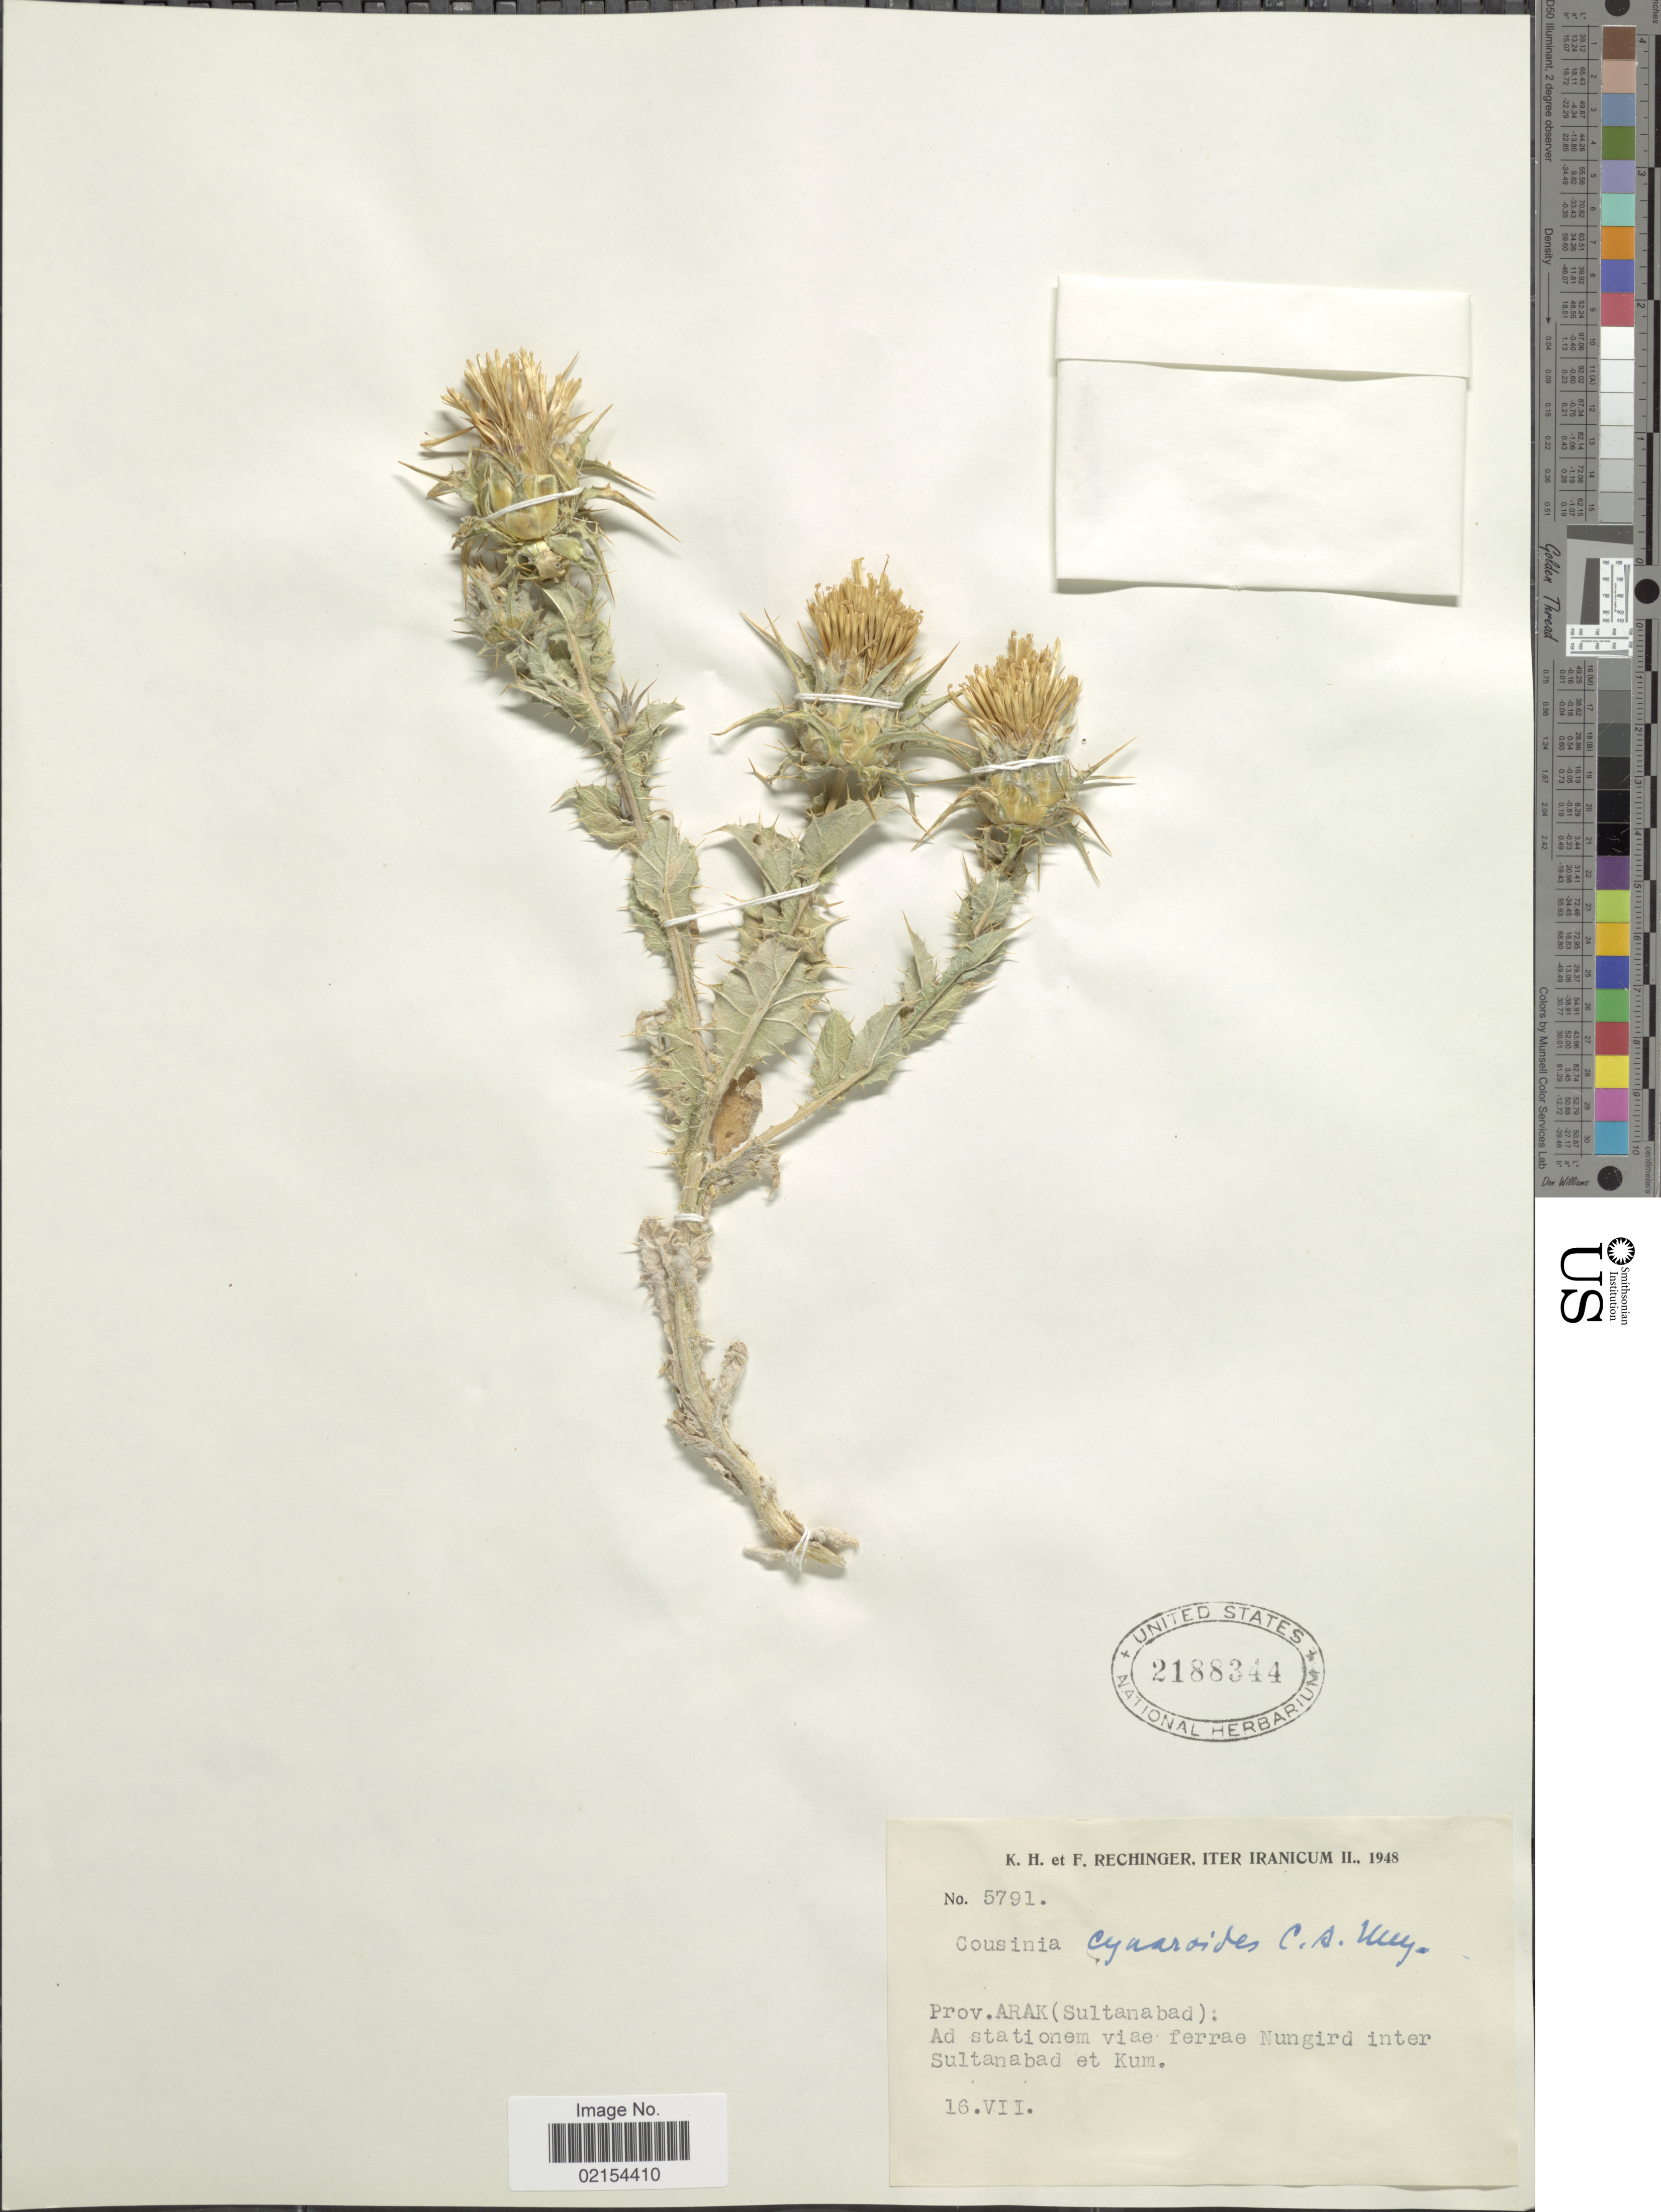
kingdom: Plantae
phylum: Tracheophyta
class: Magnoliopsida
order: Asterales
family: Asteraceae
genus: Cousinia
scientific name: Cousinia cynaroides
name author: C.A. Mey.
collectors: K. H. Rechinger & F. Rechinger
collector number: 5791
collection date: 1948-07-16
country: Iran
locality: Iter Iranicum, Prov. Arak (Sultanabad): Ad stationem viae ferrae Nungird inter Sultanabad et Kum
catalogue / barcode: US 2188344